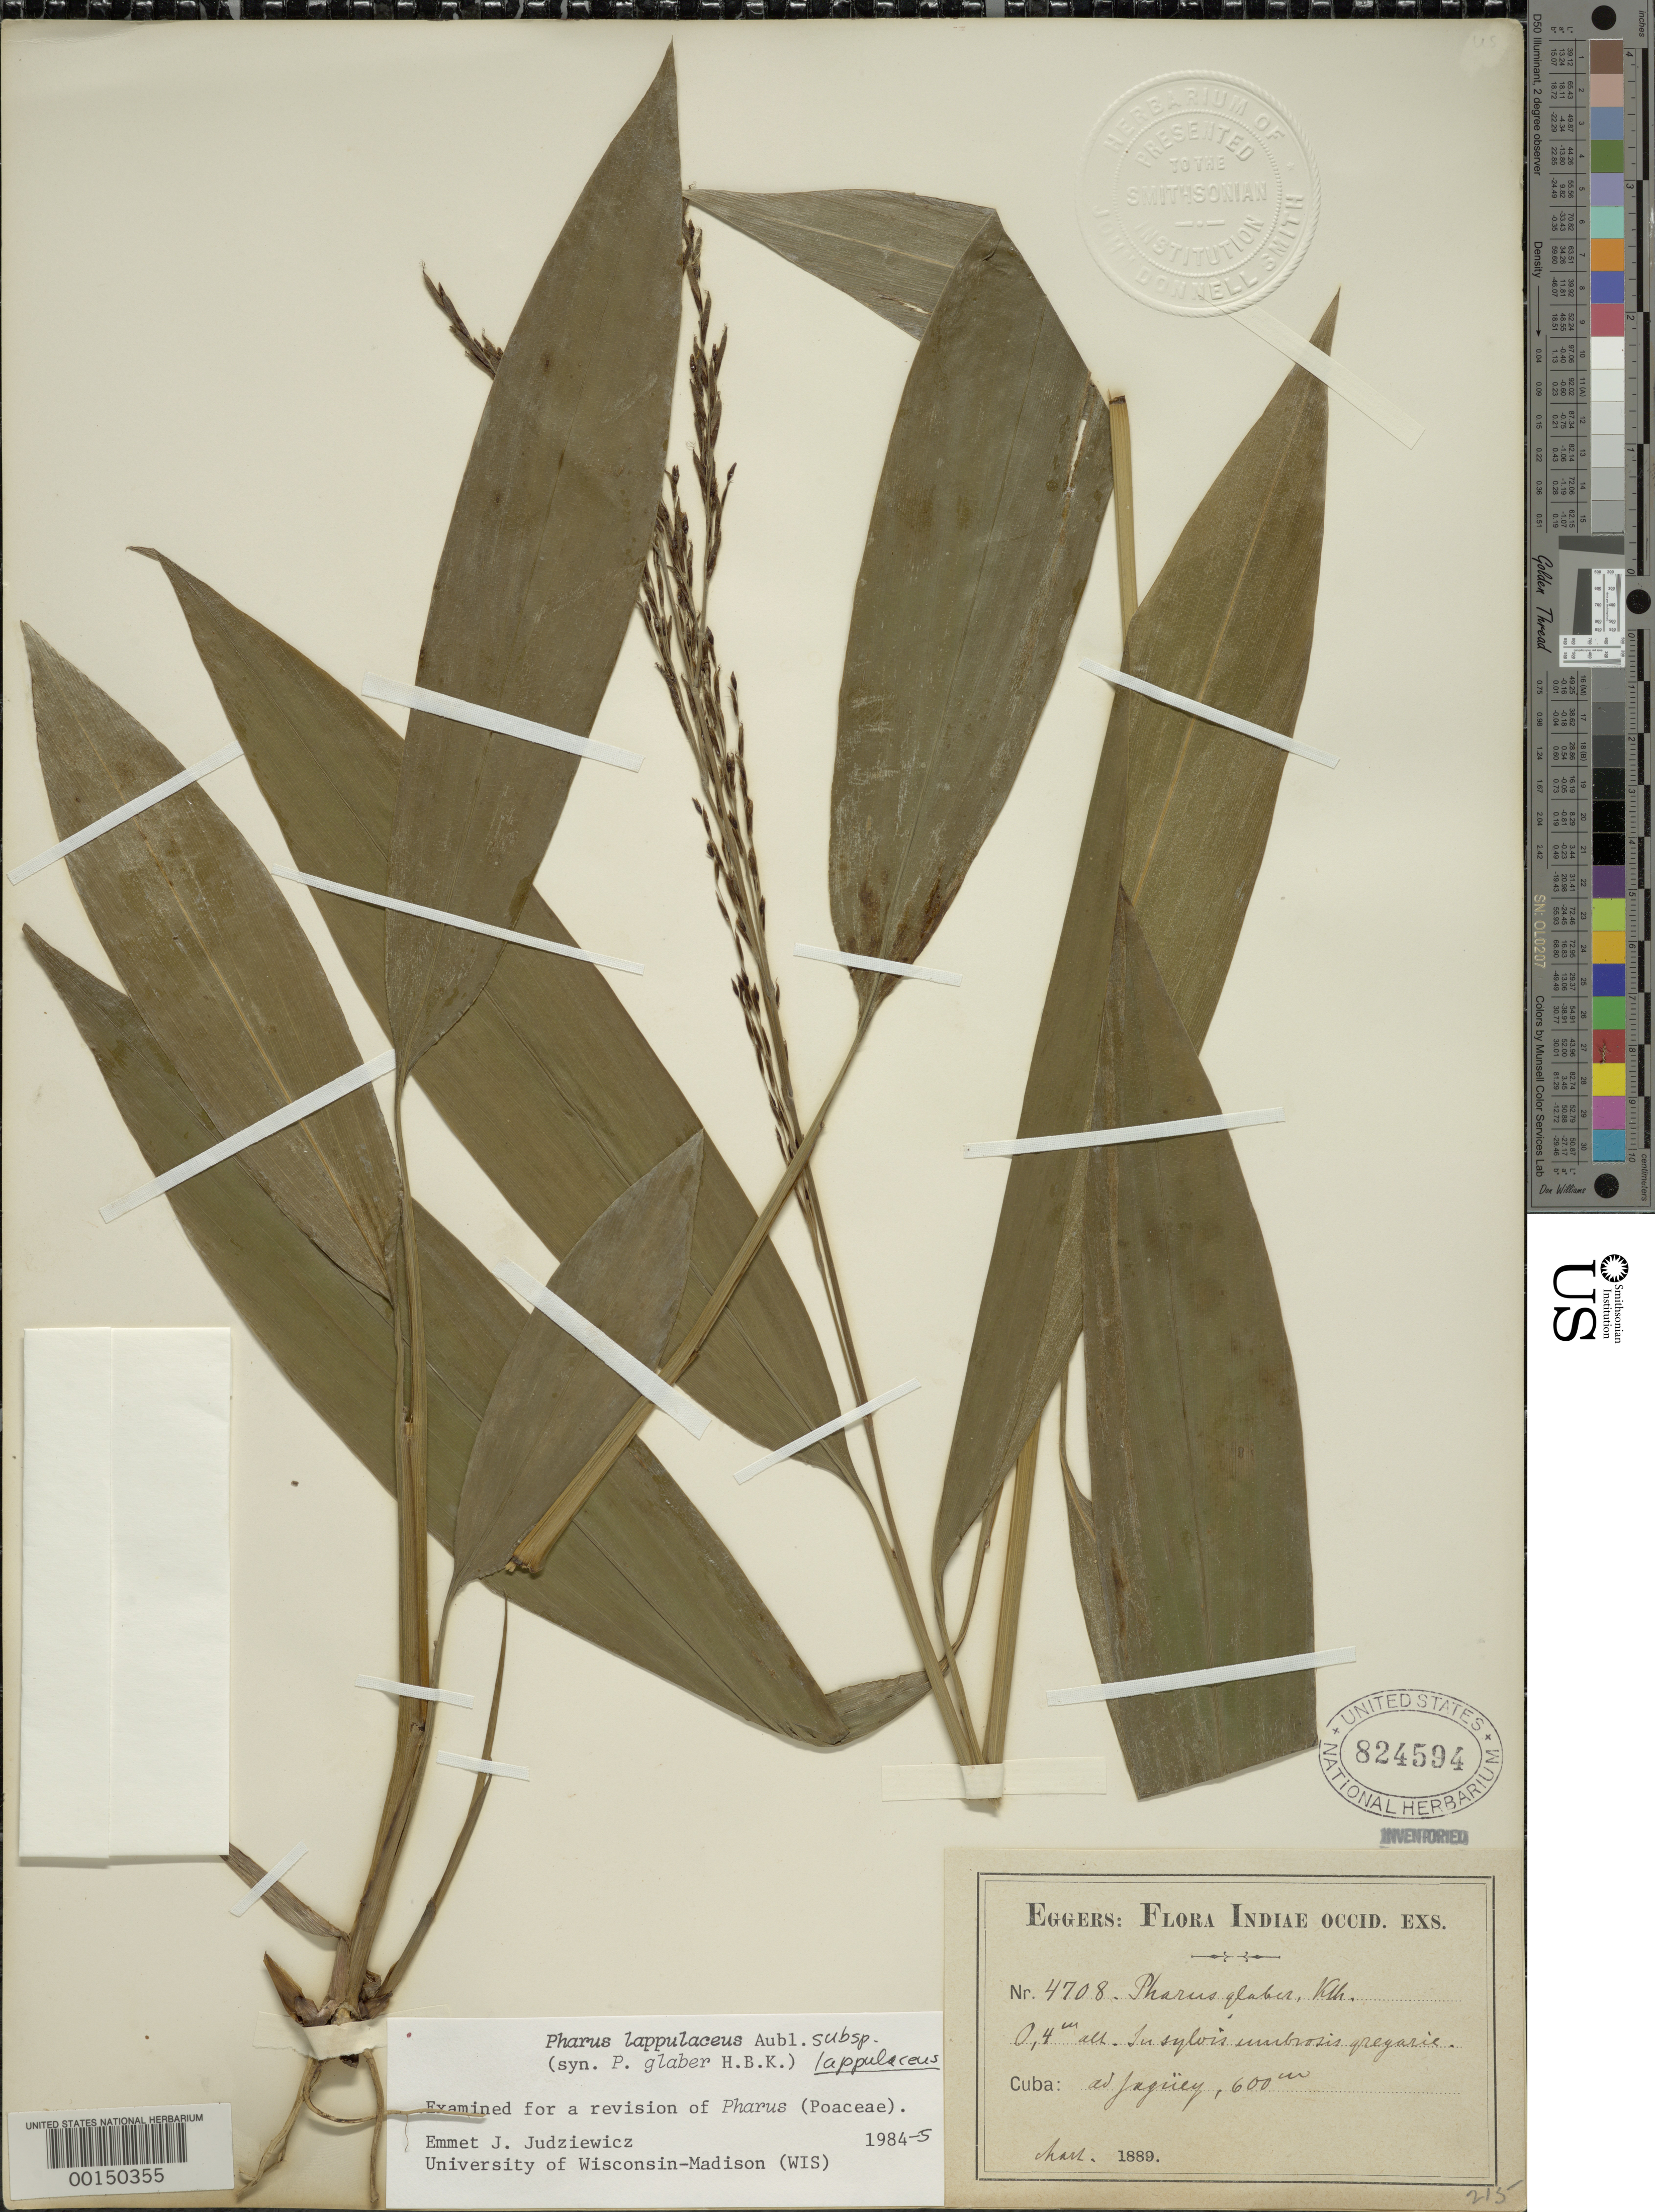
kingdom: Plantae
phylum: Tracheophyta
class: Liliopsida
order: Poales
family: Poaceae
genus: Pharus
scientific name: Pharus lappulaceus subsp. lappulaceus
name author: Aubl.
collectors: H. F. A. von Eggers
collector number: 4708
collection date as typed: Mar 1889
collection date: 1889-03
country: Cuba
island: Greater Antilles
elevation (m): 600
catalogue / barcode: US 824594